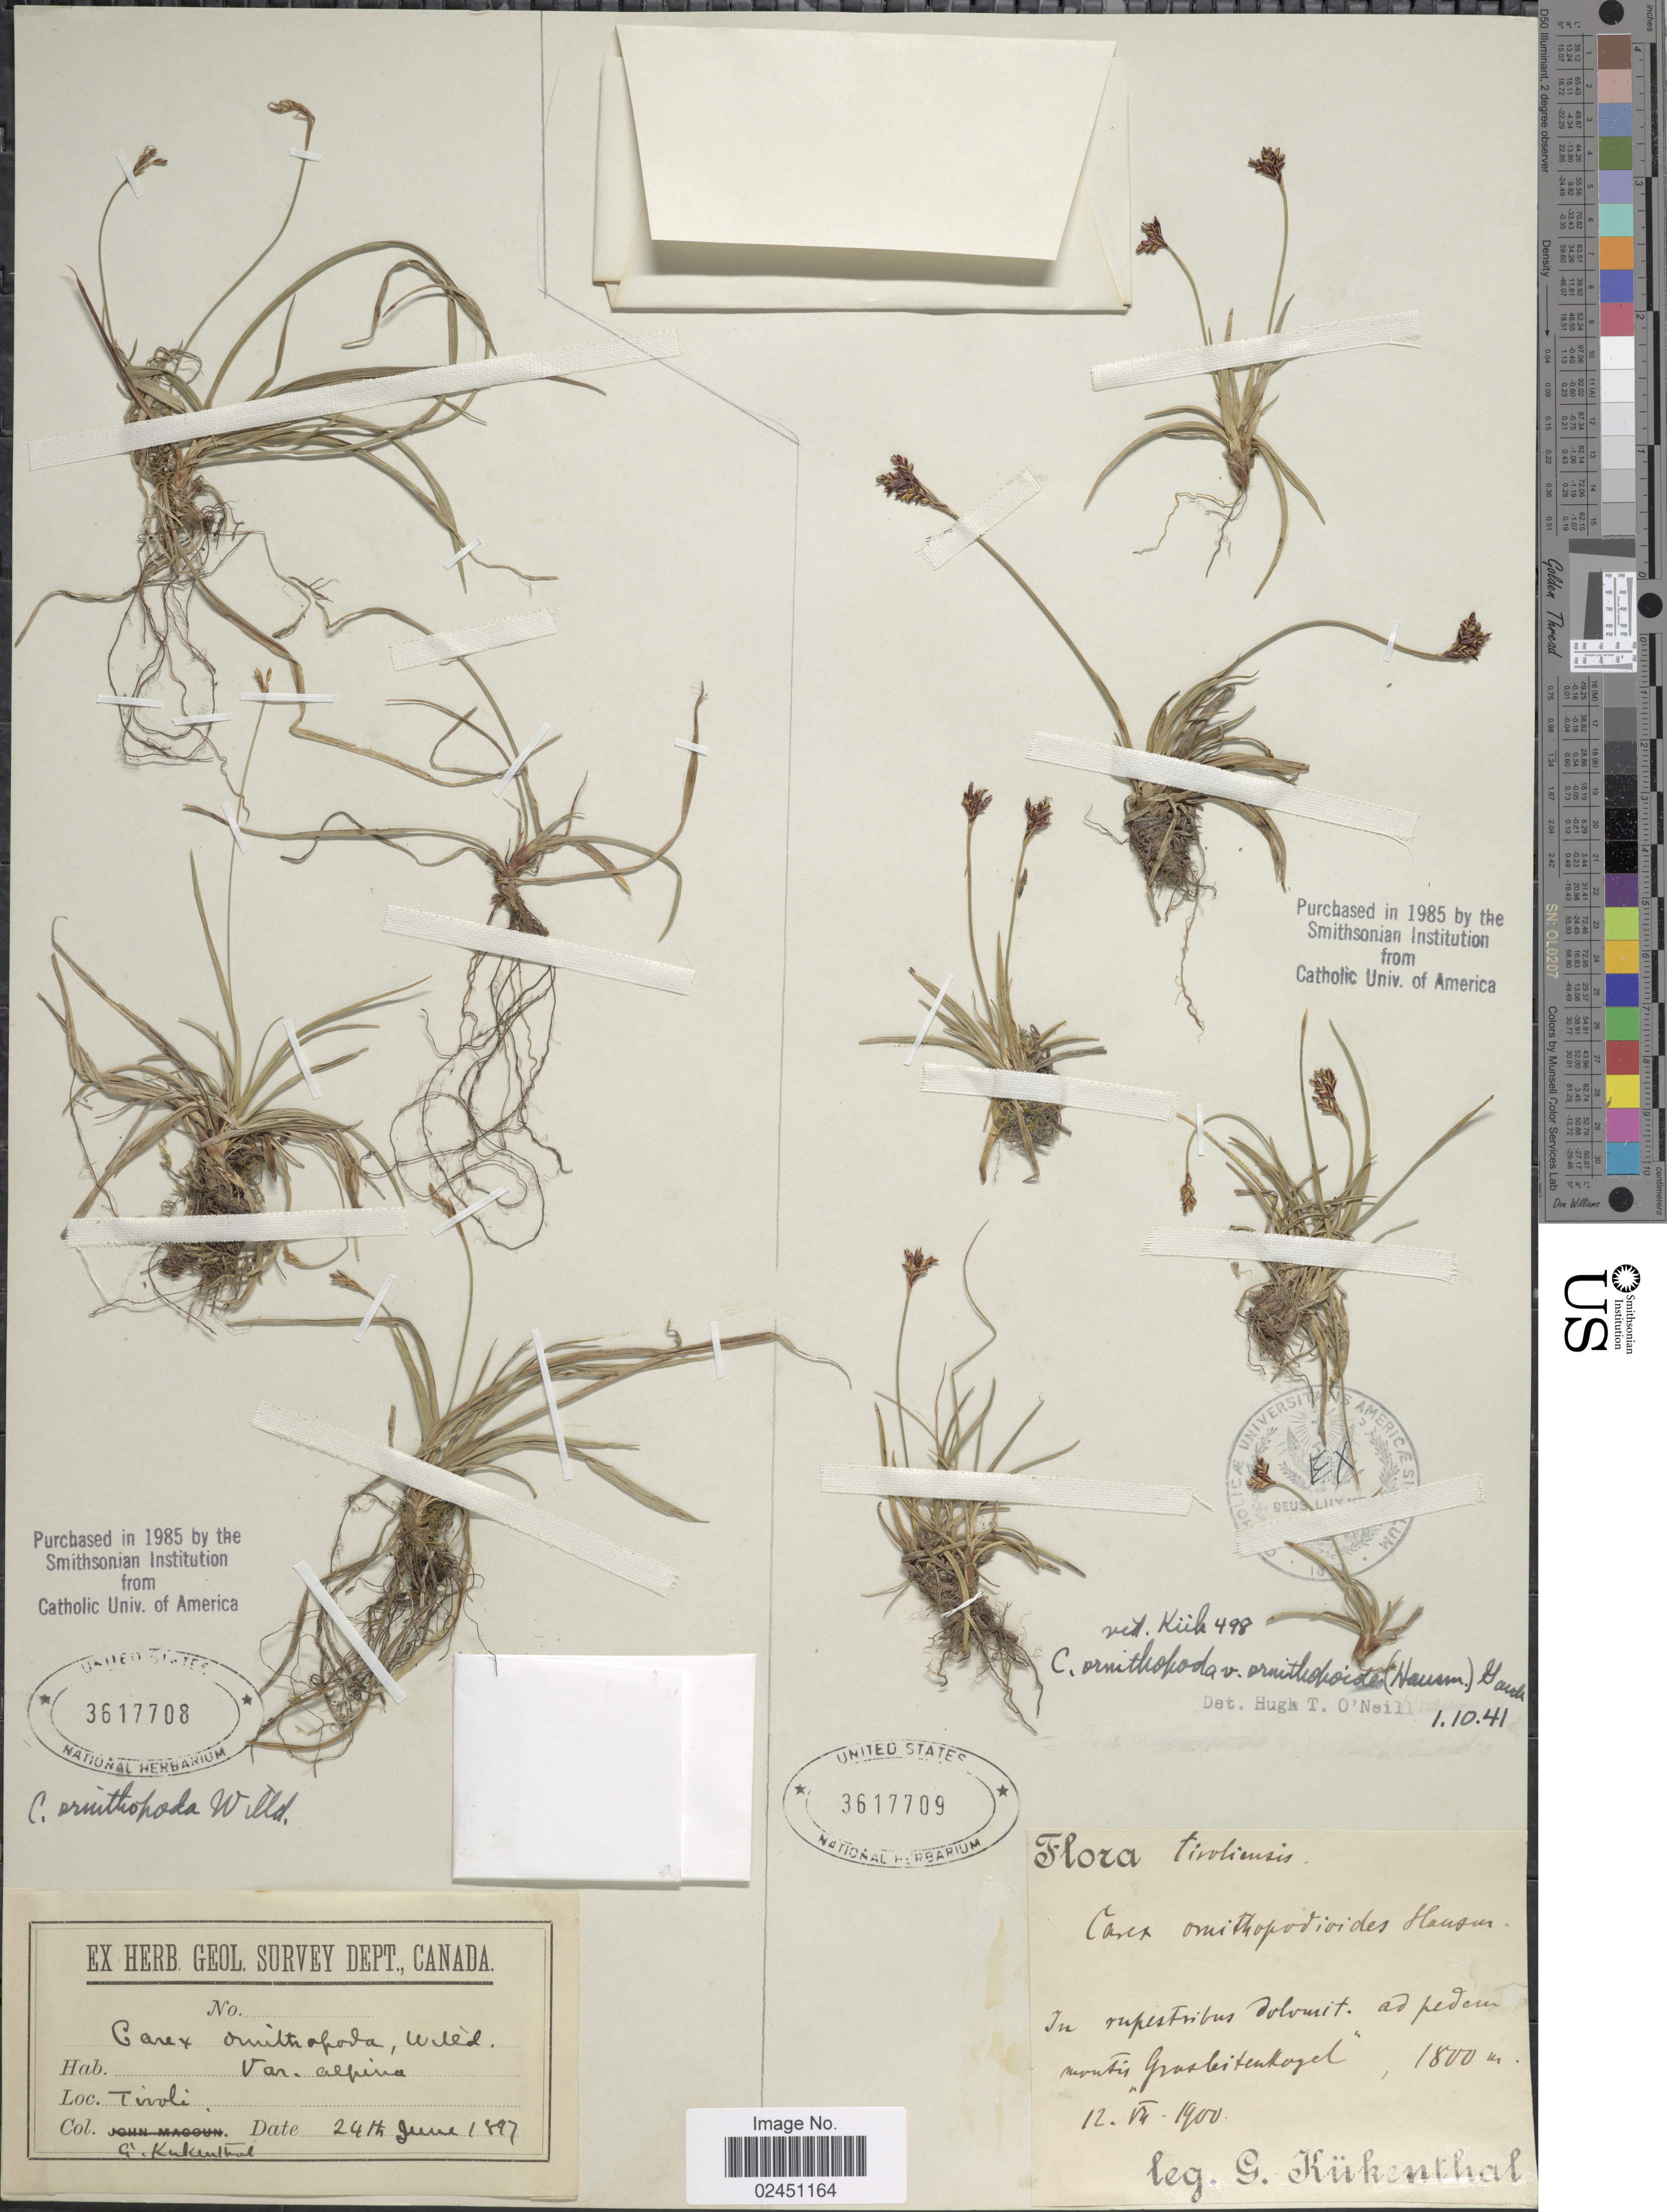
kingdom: Plantae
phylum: Tracheophyta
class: Liliopsida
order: Poales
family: Cyperaceae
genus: Carex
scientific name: Carex ornithopoda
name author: Willd.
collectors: G. Kükenthal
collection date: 1897-06-24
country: Austria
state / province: Tirol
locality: Tiroli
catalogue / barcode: US 3617708